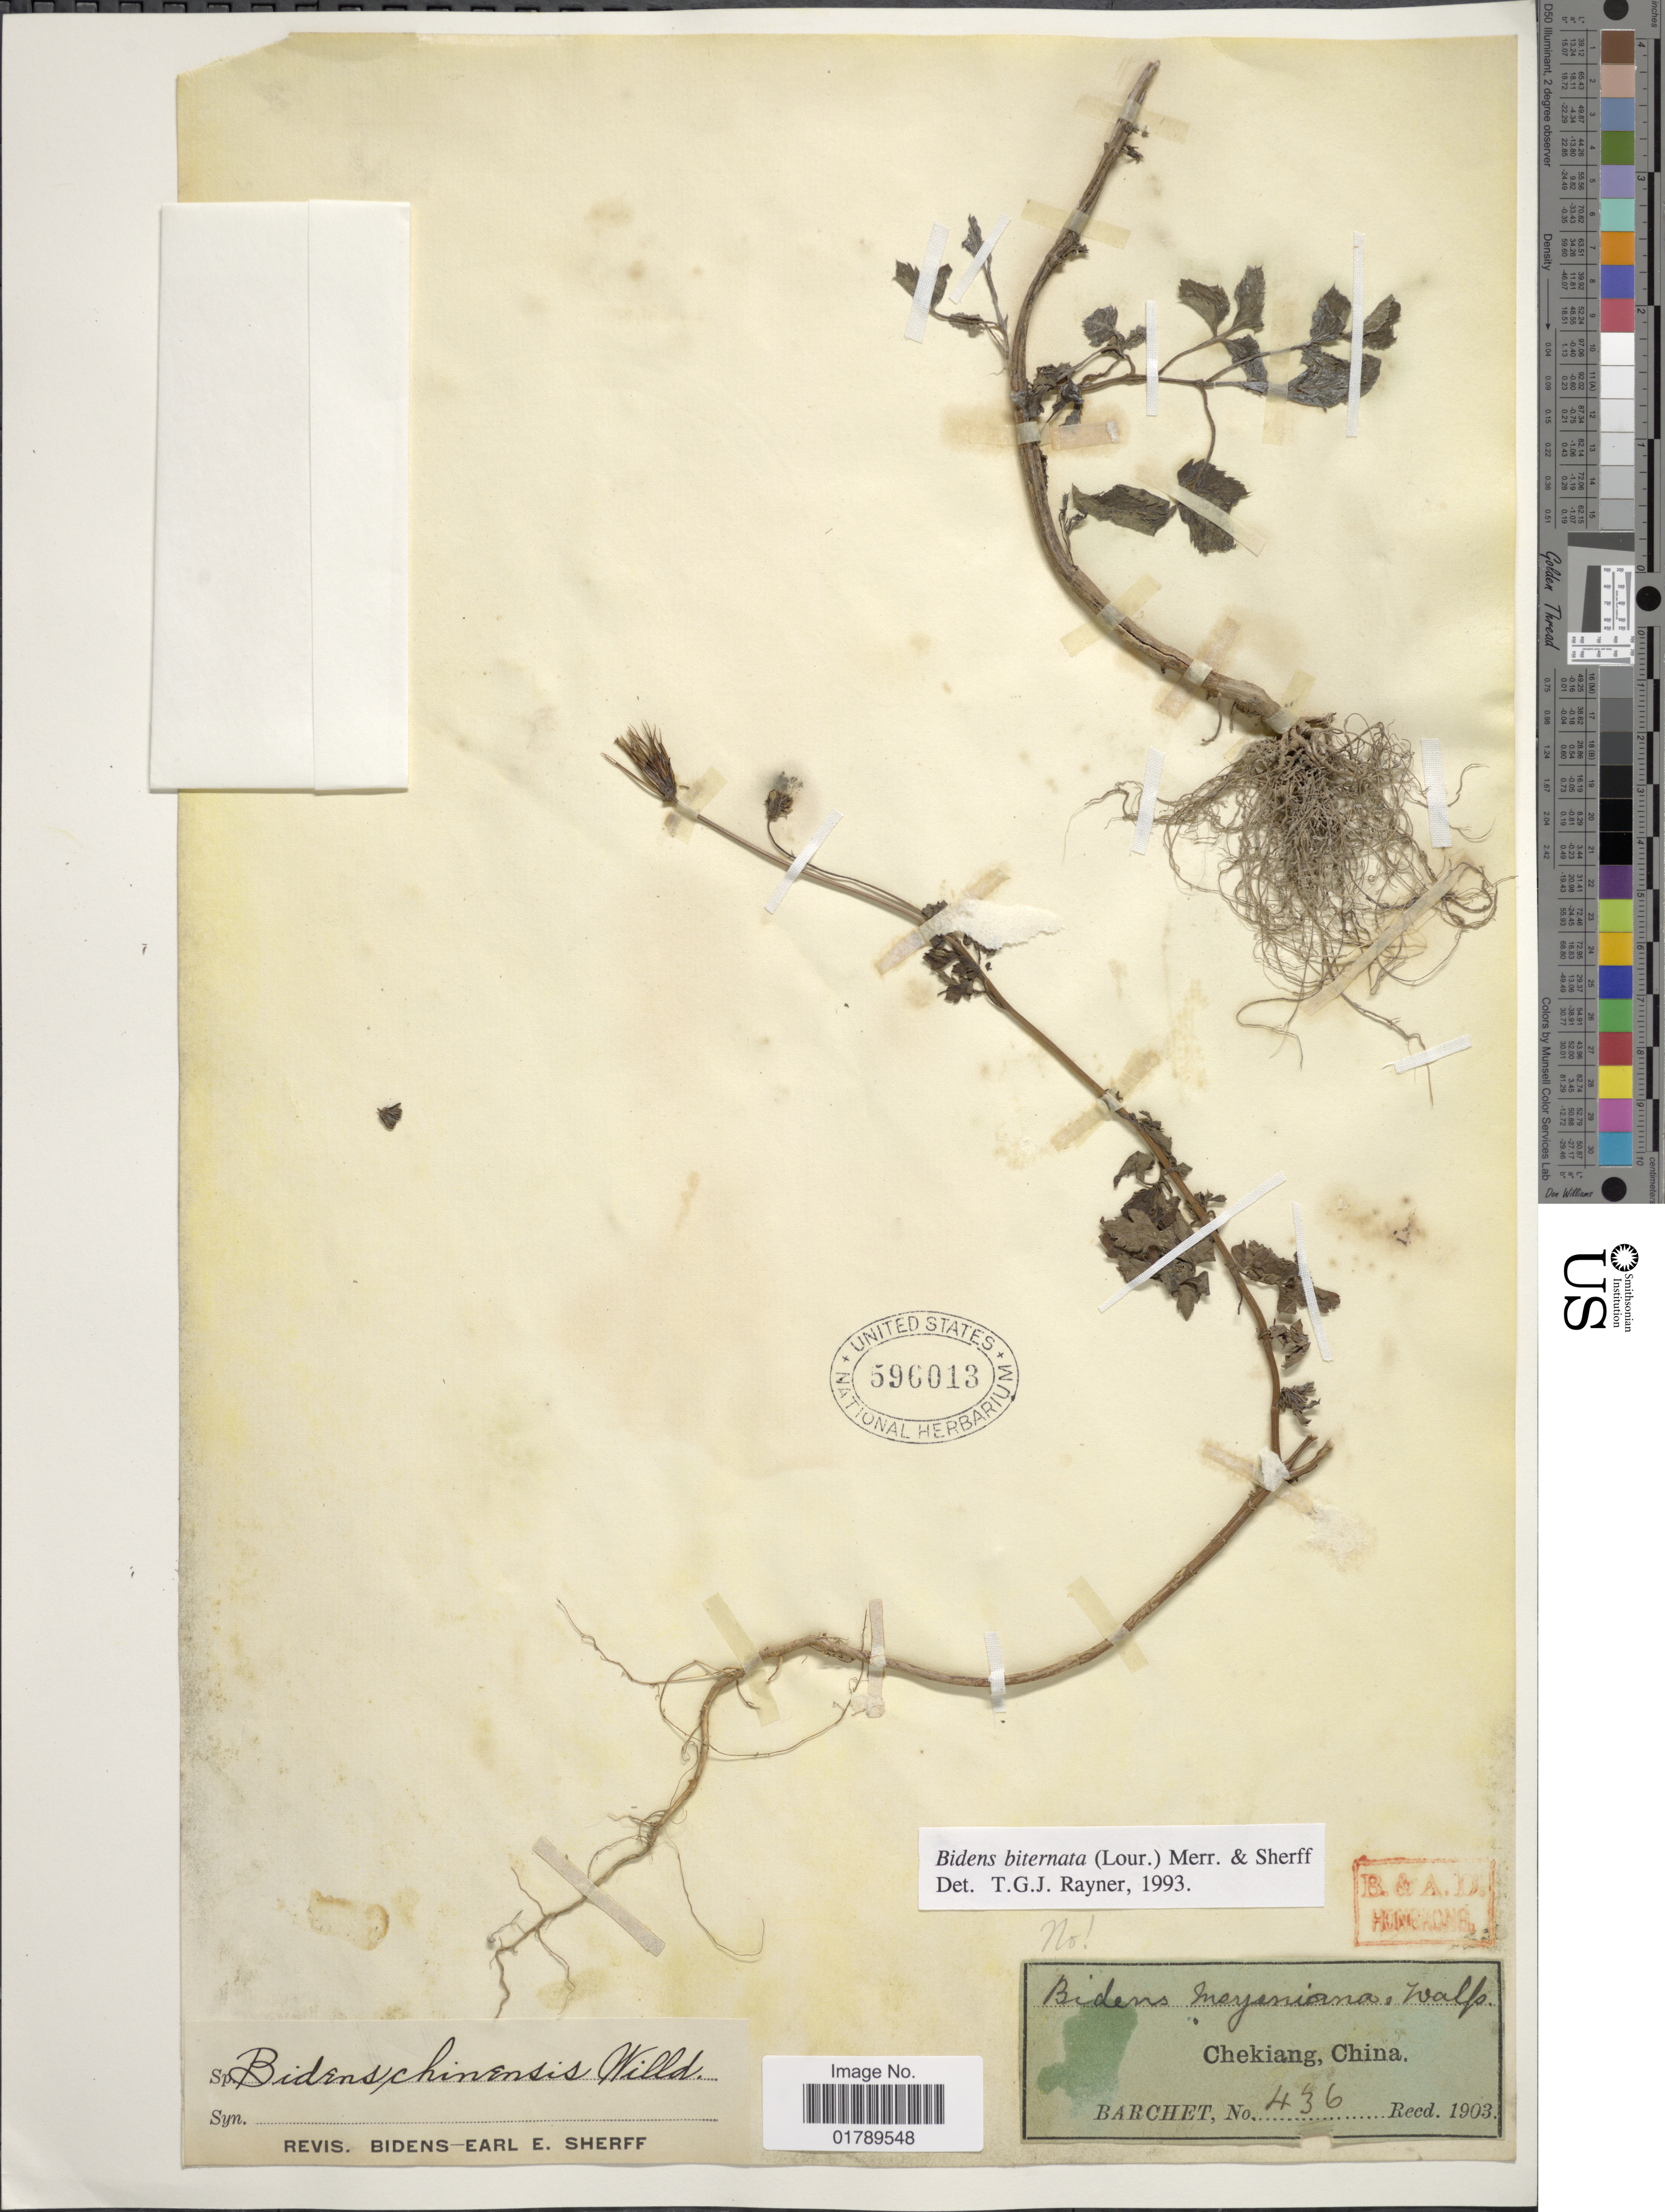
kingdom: Plantae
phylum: Tracheophyta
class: Magnoliopsida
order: Asterales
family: Asteraceae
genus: Bidens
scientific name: Bidens biternata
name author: (Lour.) Merr. & Sherff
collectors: Barchet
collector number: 436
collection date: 1903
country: China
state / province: Zhejiang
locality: Chekiang, China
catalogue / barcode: US 596013